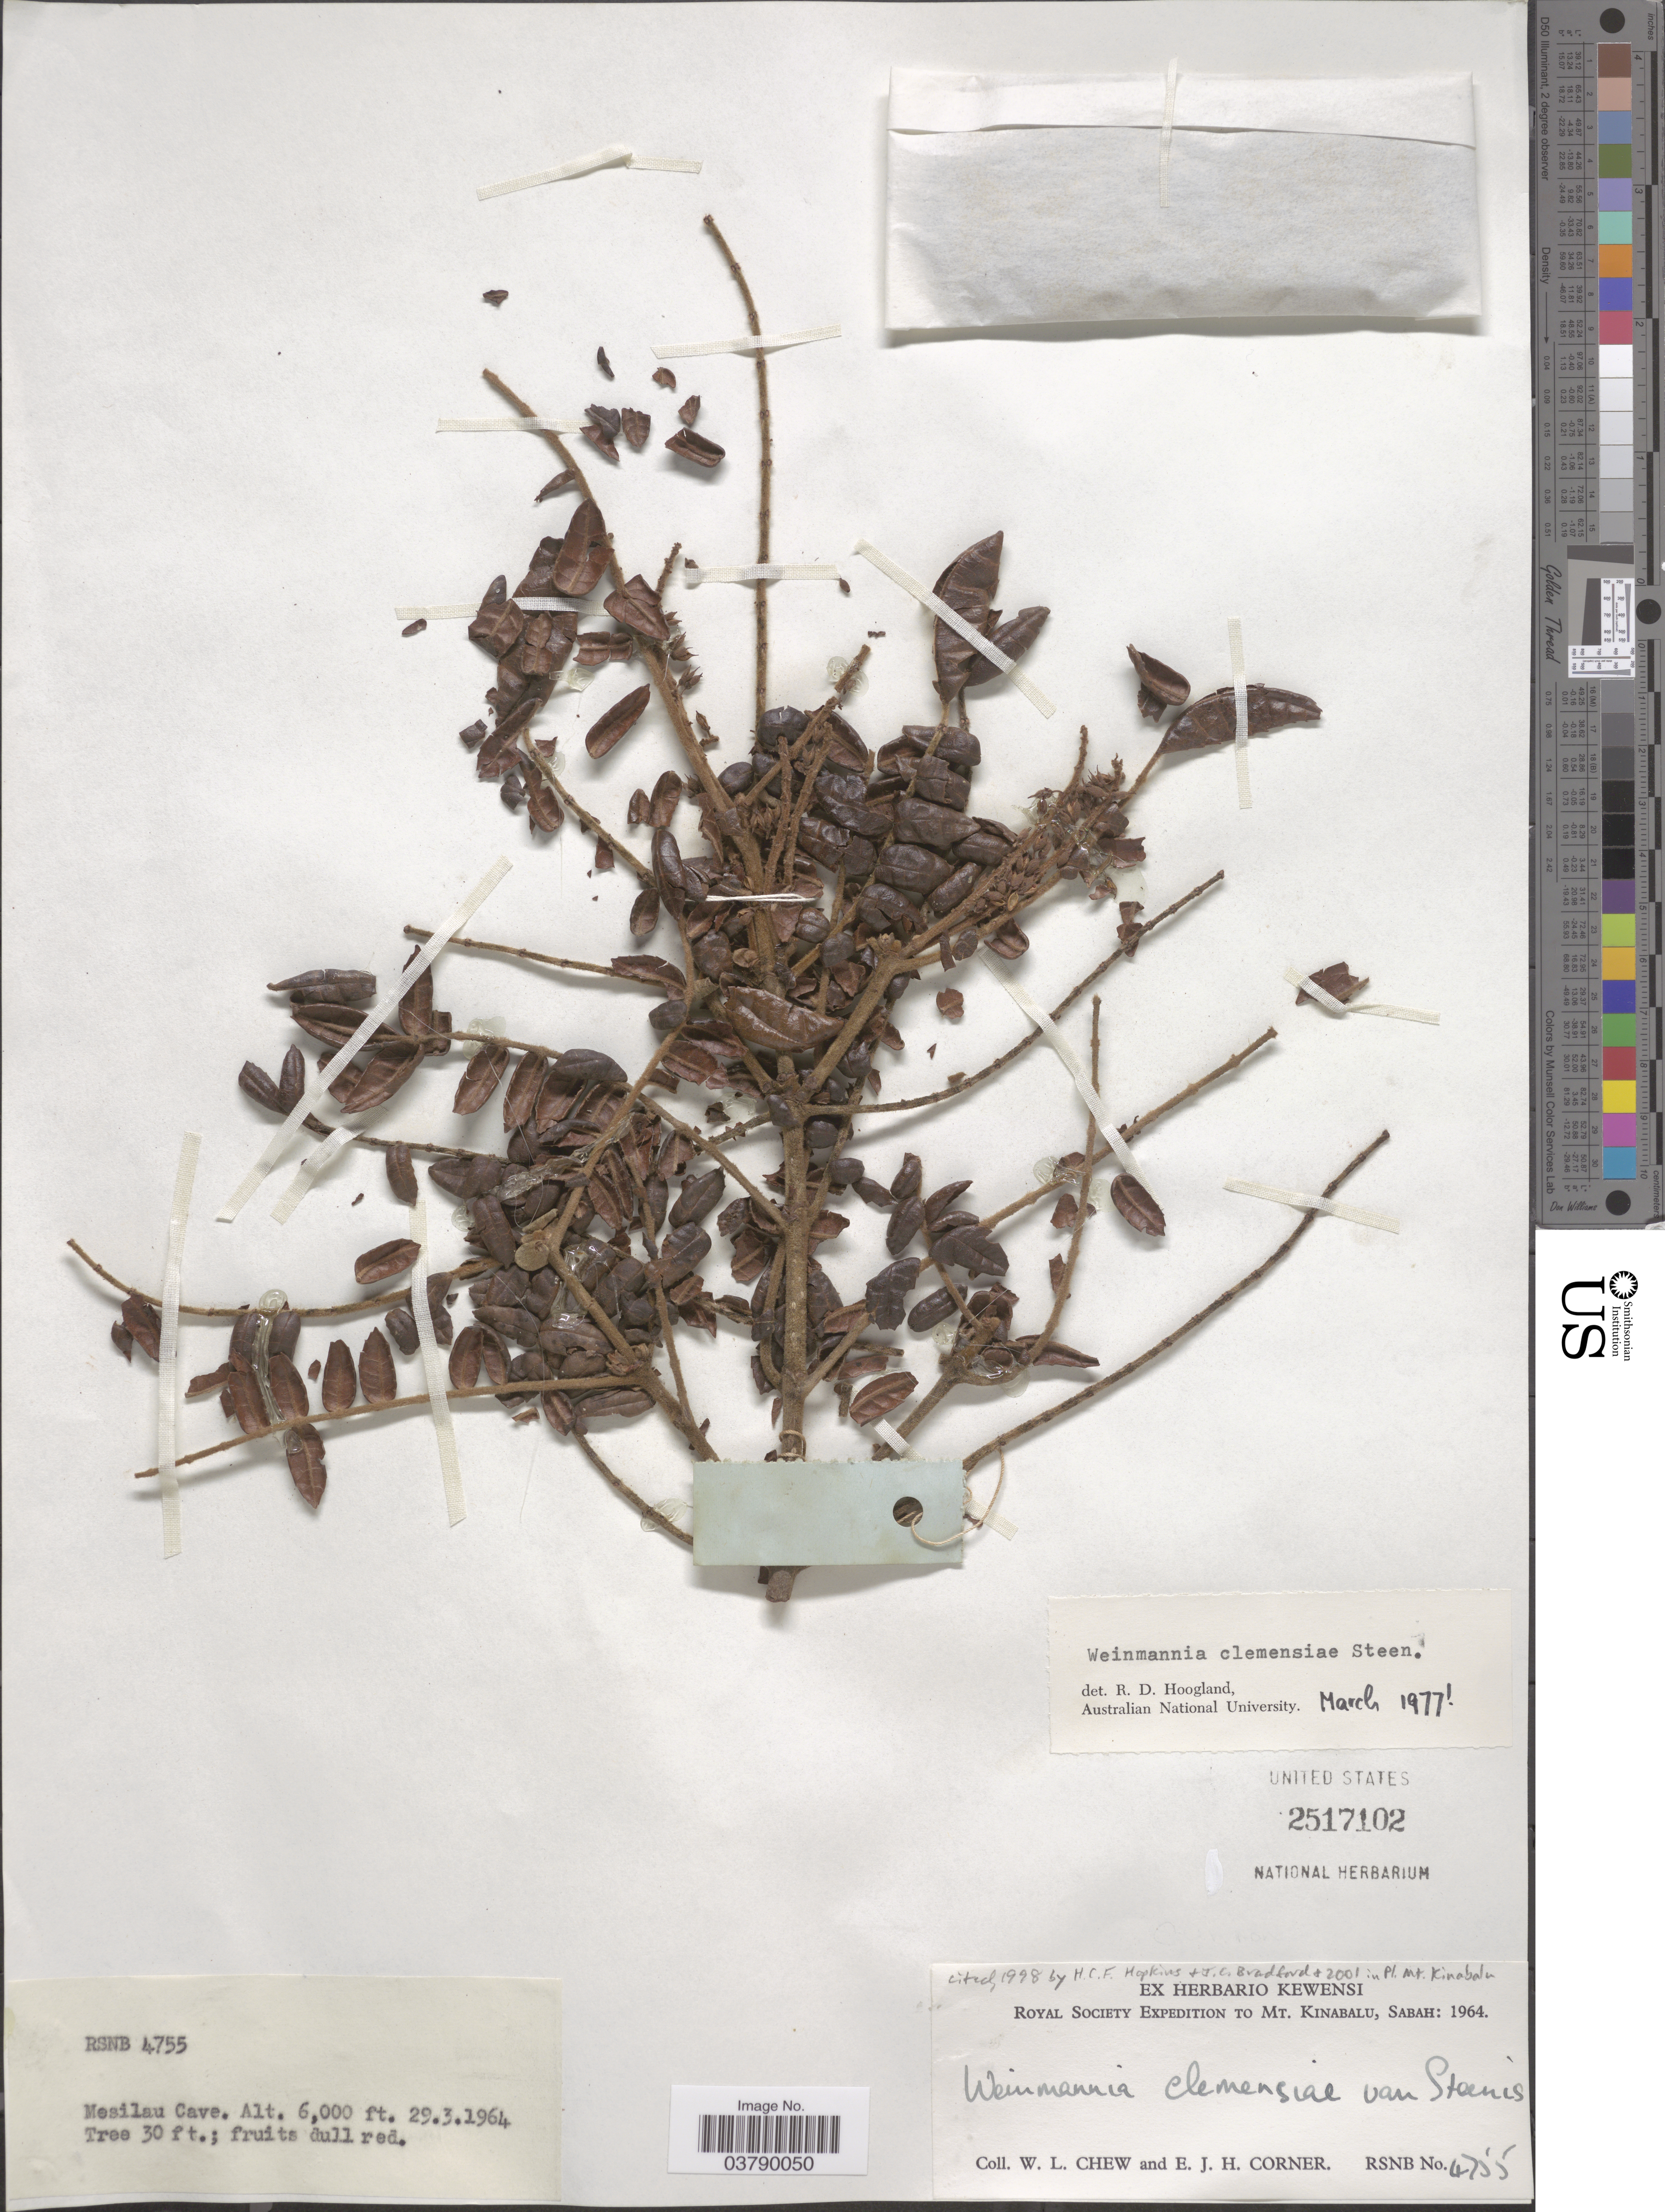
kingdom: Plantae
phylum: Tracheophyta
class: Magnoliopsida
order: Oxalidales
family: Cunoniaceae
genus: Pterophylla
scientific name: Pterophylla clemensiae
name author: (Steenis) Pillon & H.C. Hopkins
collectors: W. Chew & E. Corner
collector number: RSNB4755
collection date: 1964-03-29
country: Malaysia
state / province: Sabah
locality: Mesilau Cave. Mt. Kinabalu, Sabah.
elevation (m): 1829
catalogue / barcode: US 2517102